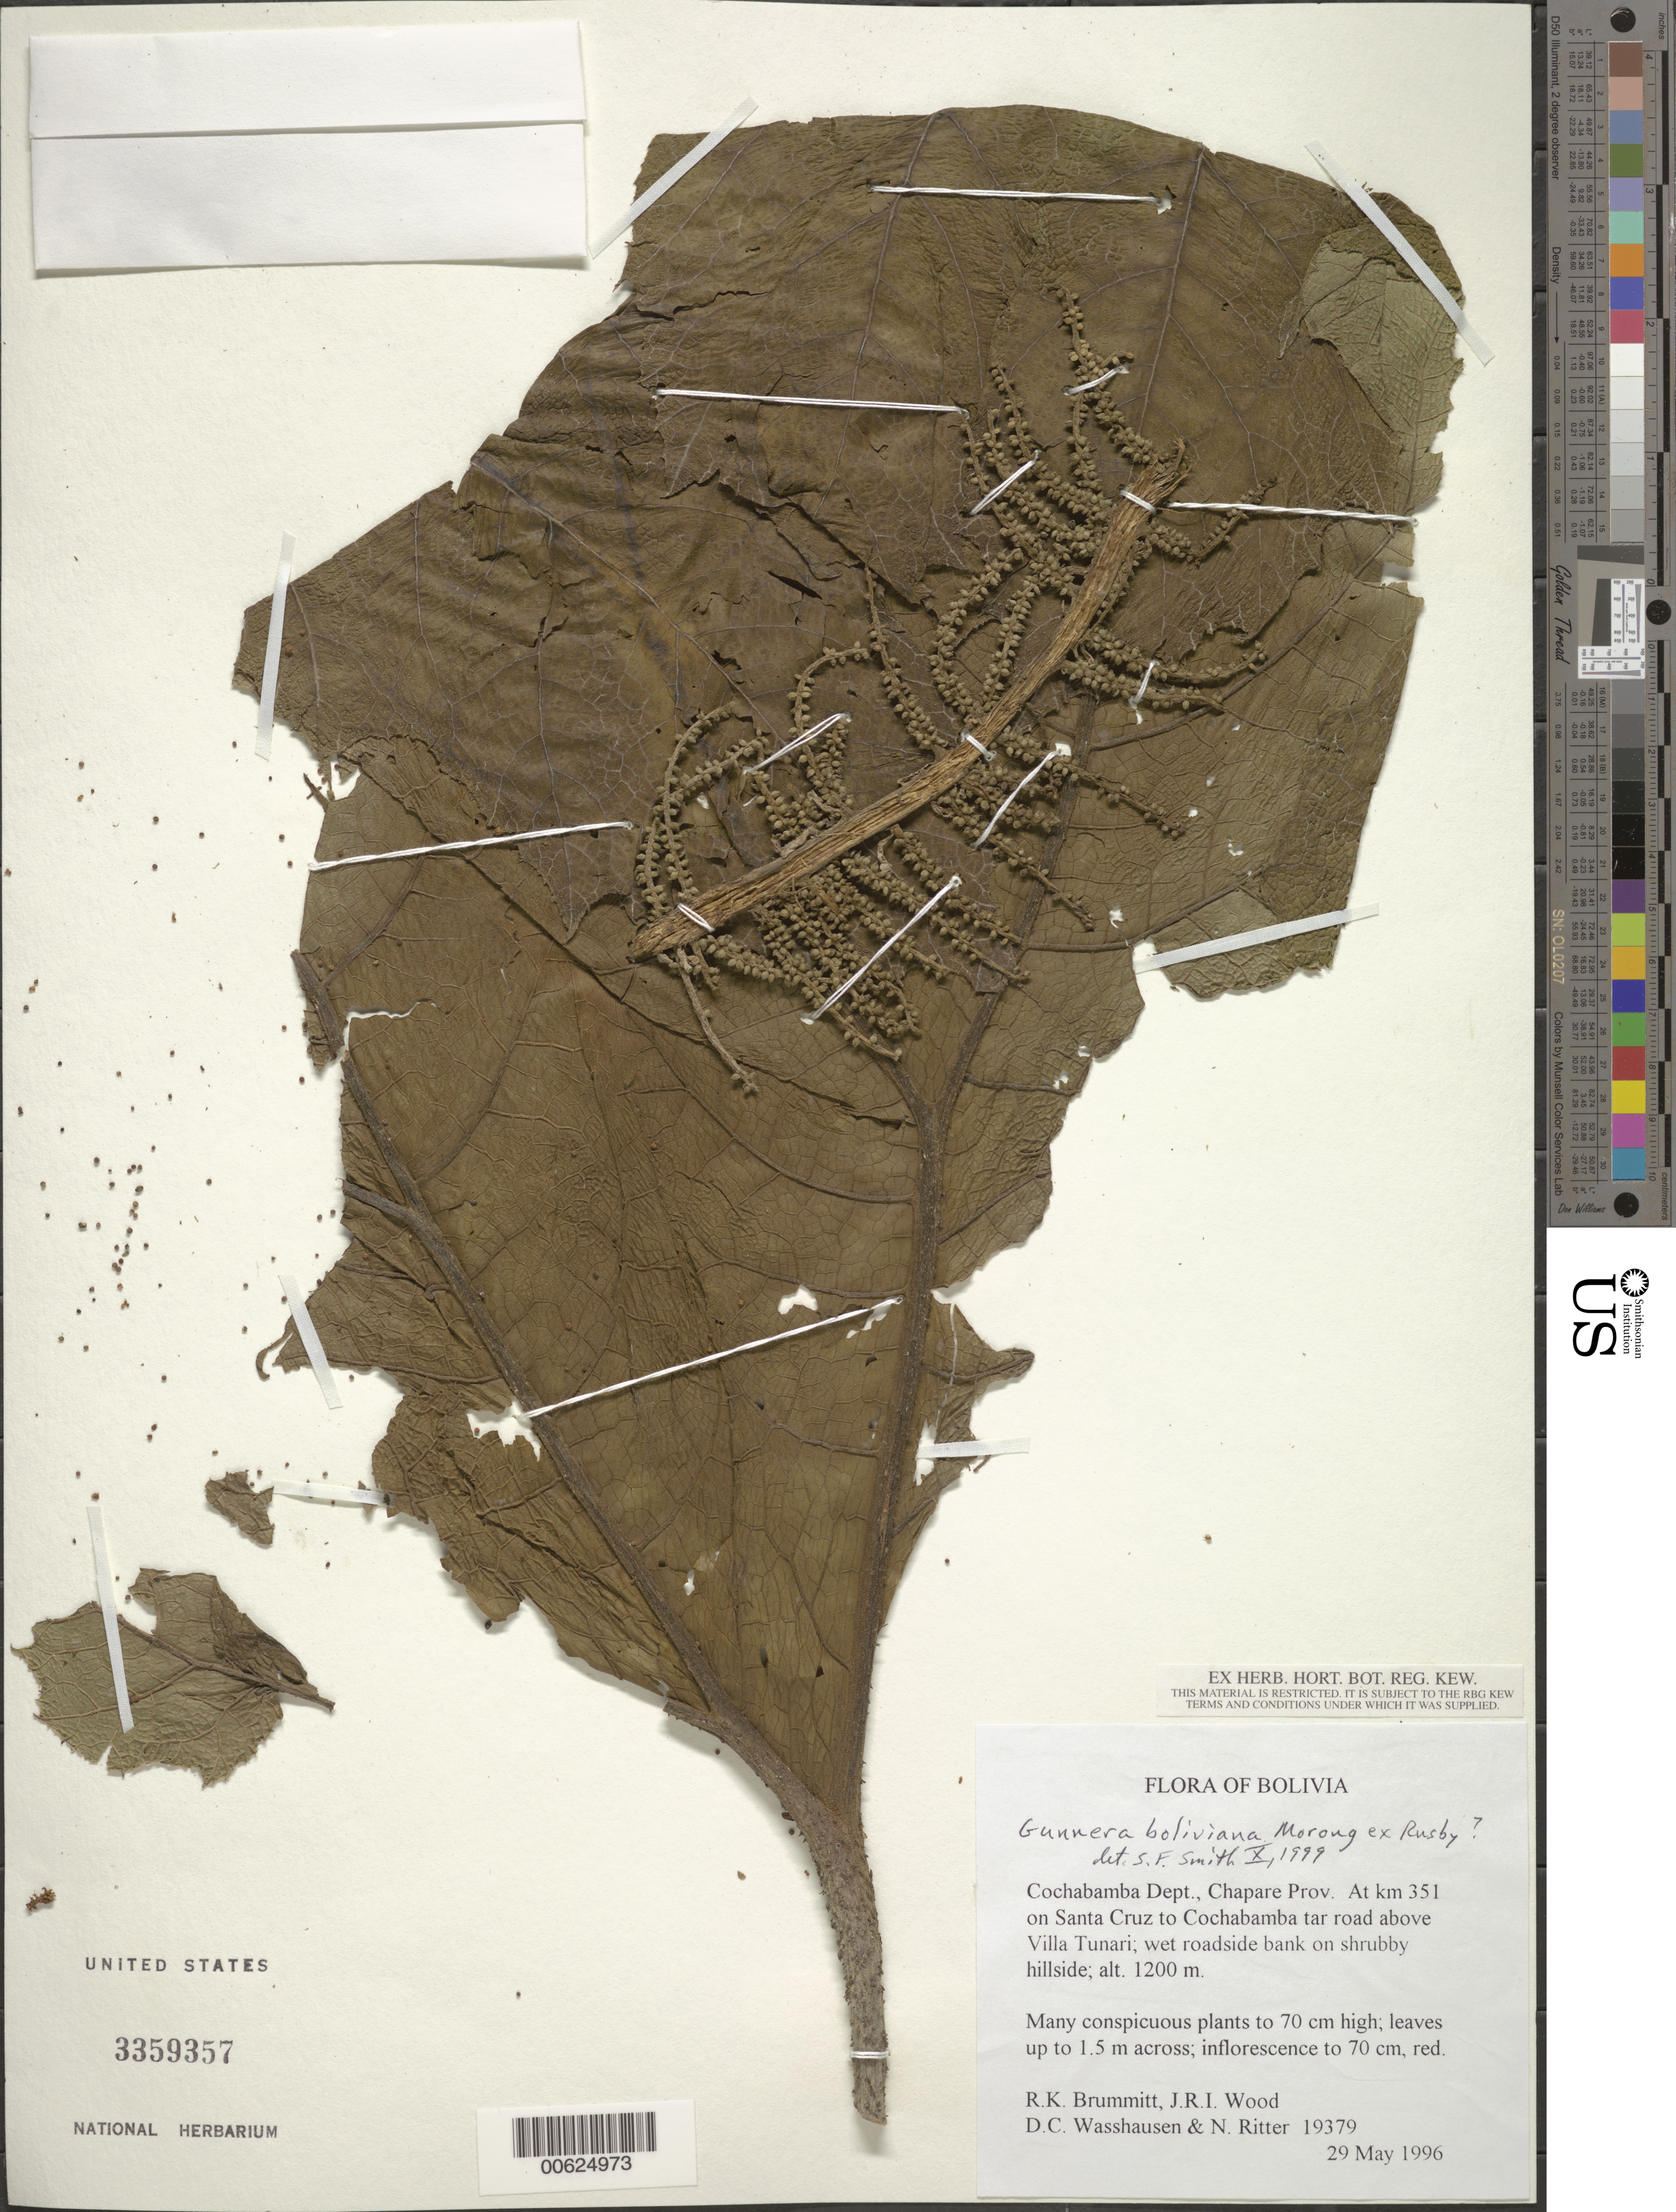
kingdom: Plantae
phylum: Tracheophyta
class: Magnoliopsida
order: Gunnerales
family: Gunneraceae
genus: Gunnera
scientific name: Gunnera brephogea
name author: B.L. Linden & André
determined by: Smith, Stephen F., (US), NMNH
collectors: R. K. Brummitt, J. R. I. Wood, D. C. Wasshausen & N. Ritter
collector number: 19379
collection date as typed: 29 Nov 1996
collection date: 1996-11-29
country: Bolivia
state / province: Cochabamba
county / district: Chaparé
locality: Santa Cruz to Cochabamba above Villa Tunari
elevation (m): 1200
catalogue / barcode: US 3359357